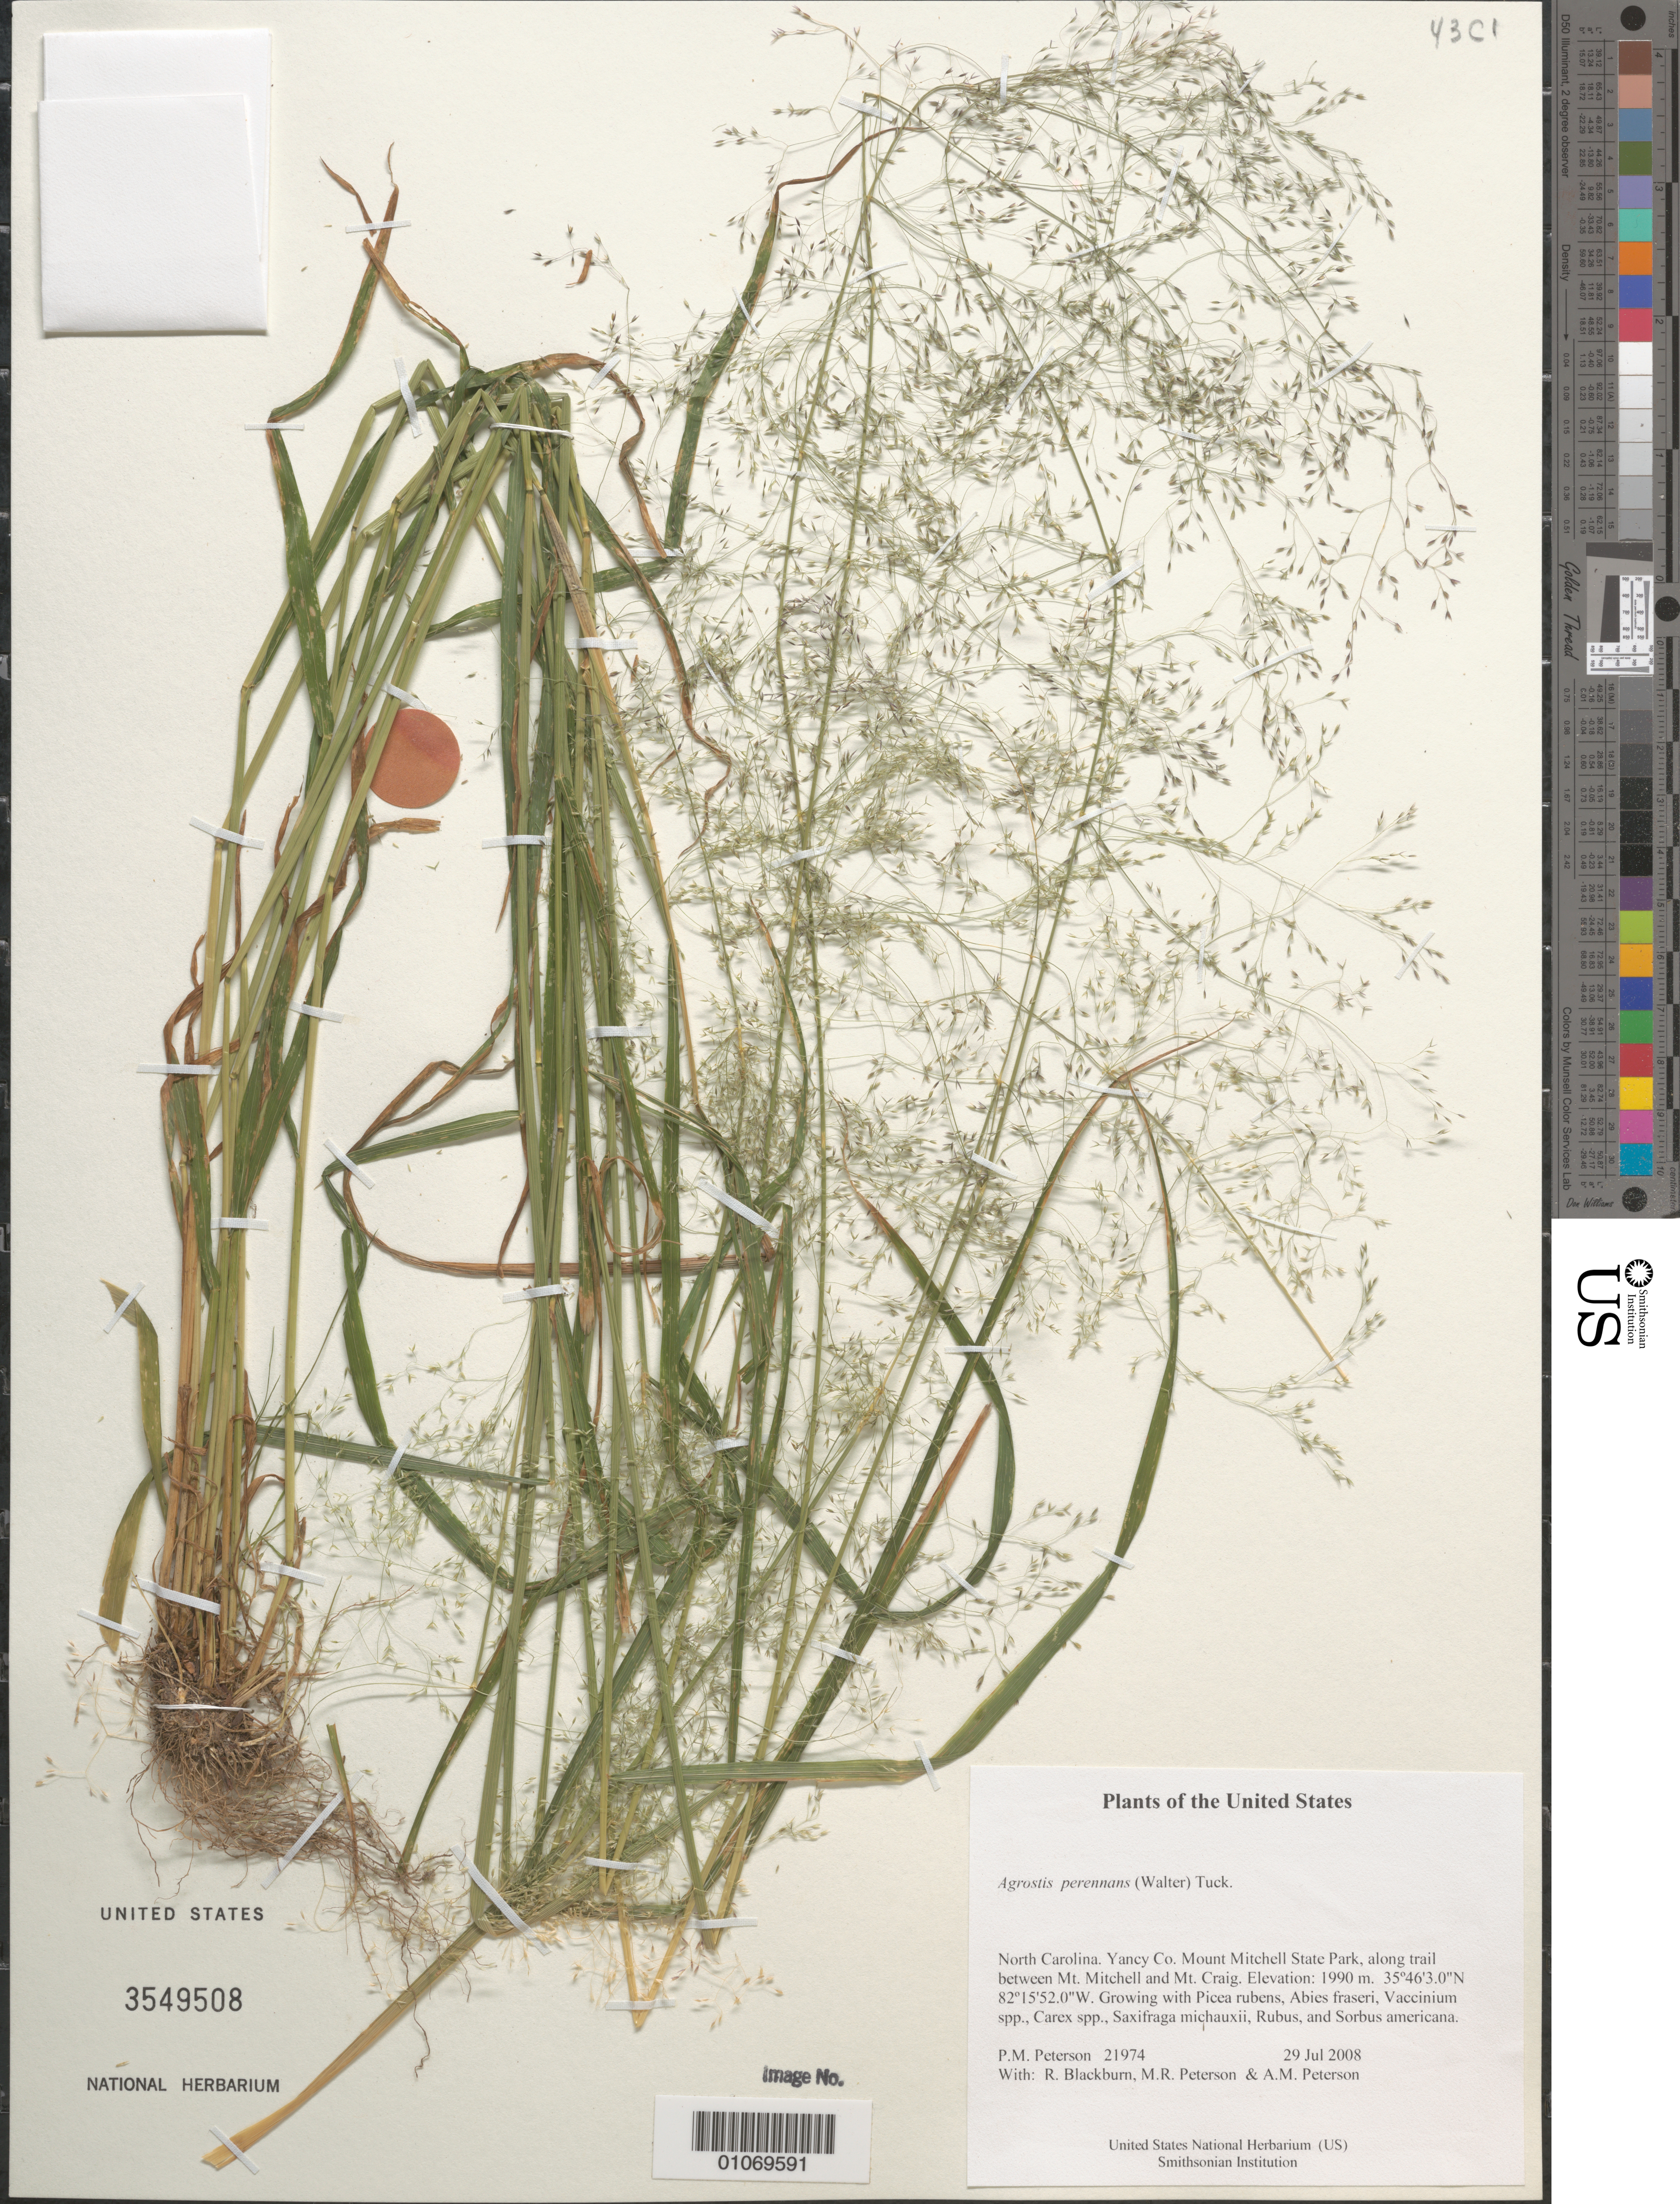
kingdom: Plantae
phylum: Tracheophyta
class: Liliopsida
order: Poales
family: Poaceae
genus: Agrostis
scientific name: Agrostis perennans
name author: (Walter) Tuck.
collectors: P. M. Peterson, R. Blackburn, M. Peterson & A. M. Peterson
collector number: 21974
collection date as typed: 29 Jul 2008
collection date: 2008-07-29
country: United States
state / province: North Carolina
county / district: Yancy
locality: Mount Mitchell State Park, along trail between Mt. Mitchell and Mt. Craig.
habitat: Growing with Picea rubens, Abies fraseri, Vaccinium spp., Carex spp., Saxifraga michauxii, Rubus, and Sorbus americana.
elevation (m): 1990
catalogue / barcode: US 3549508